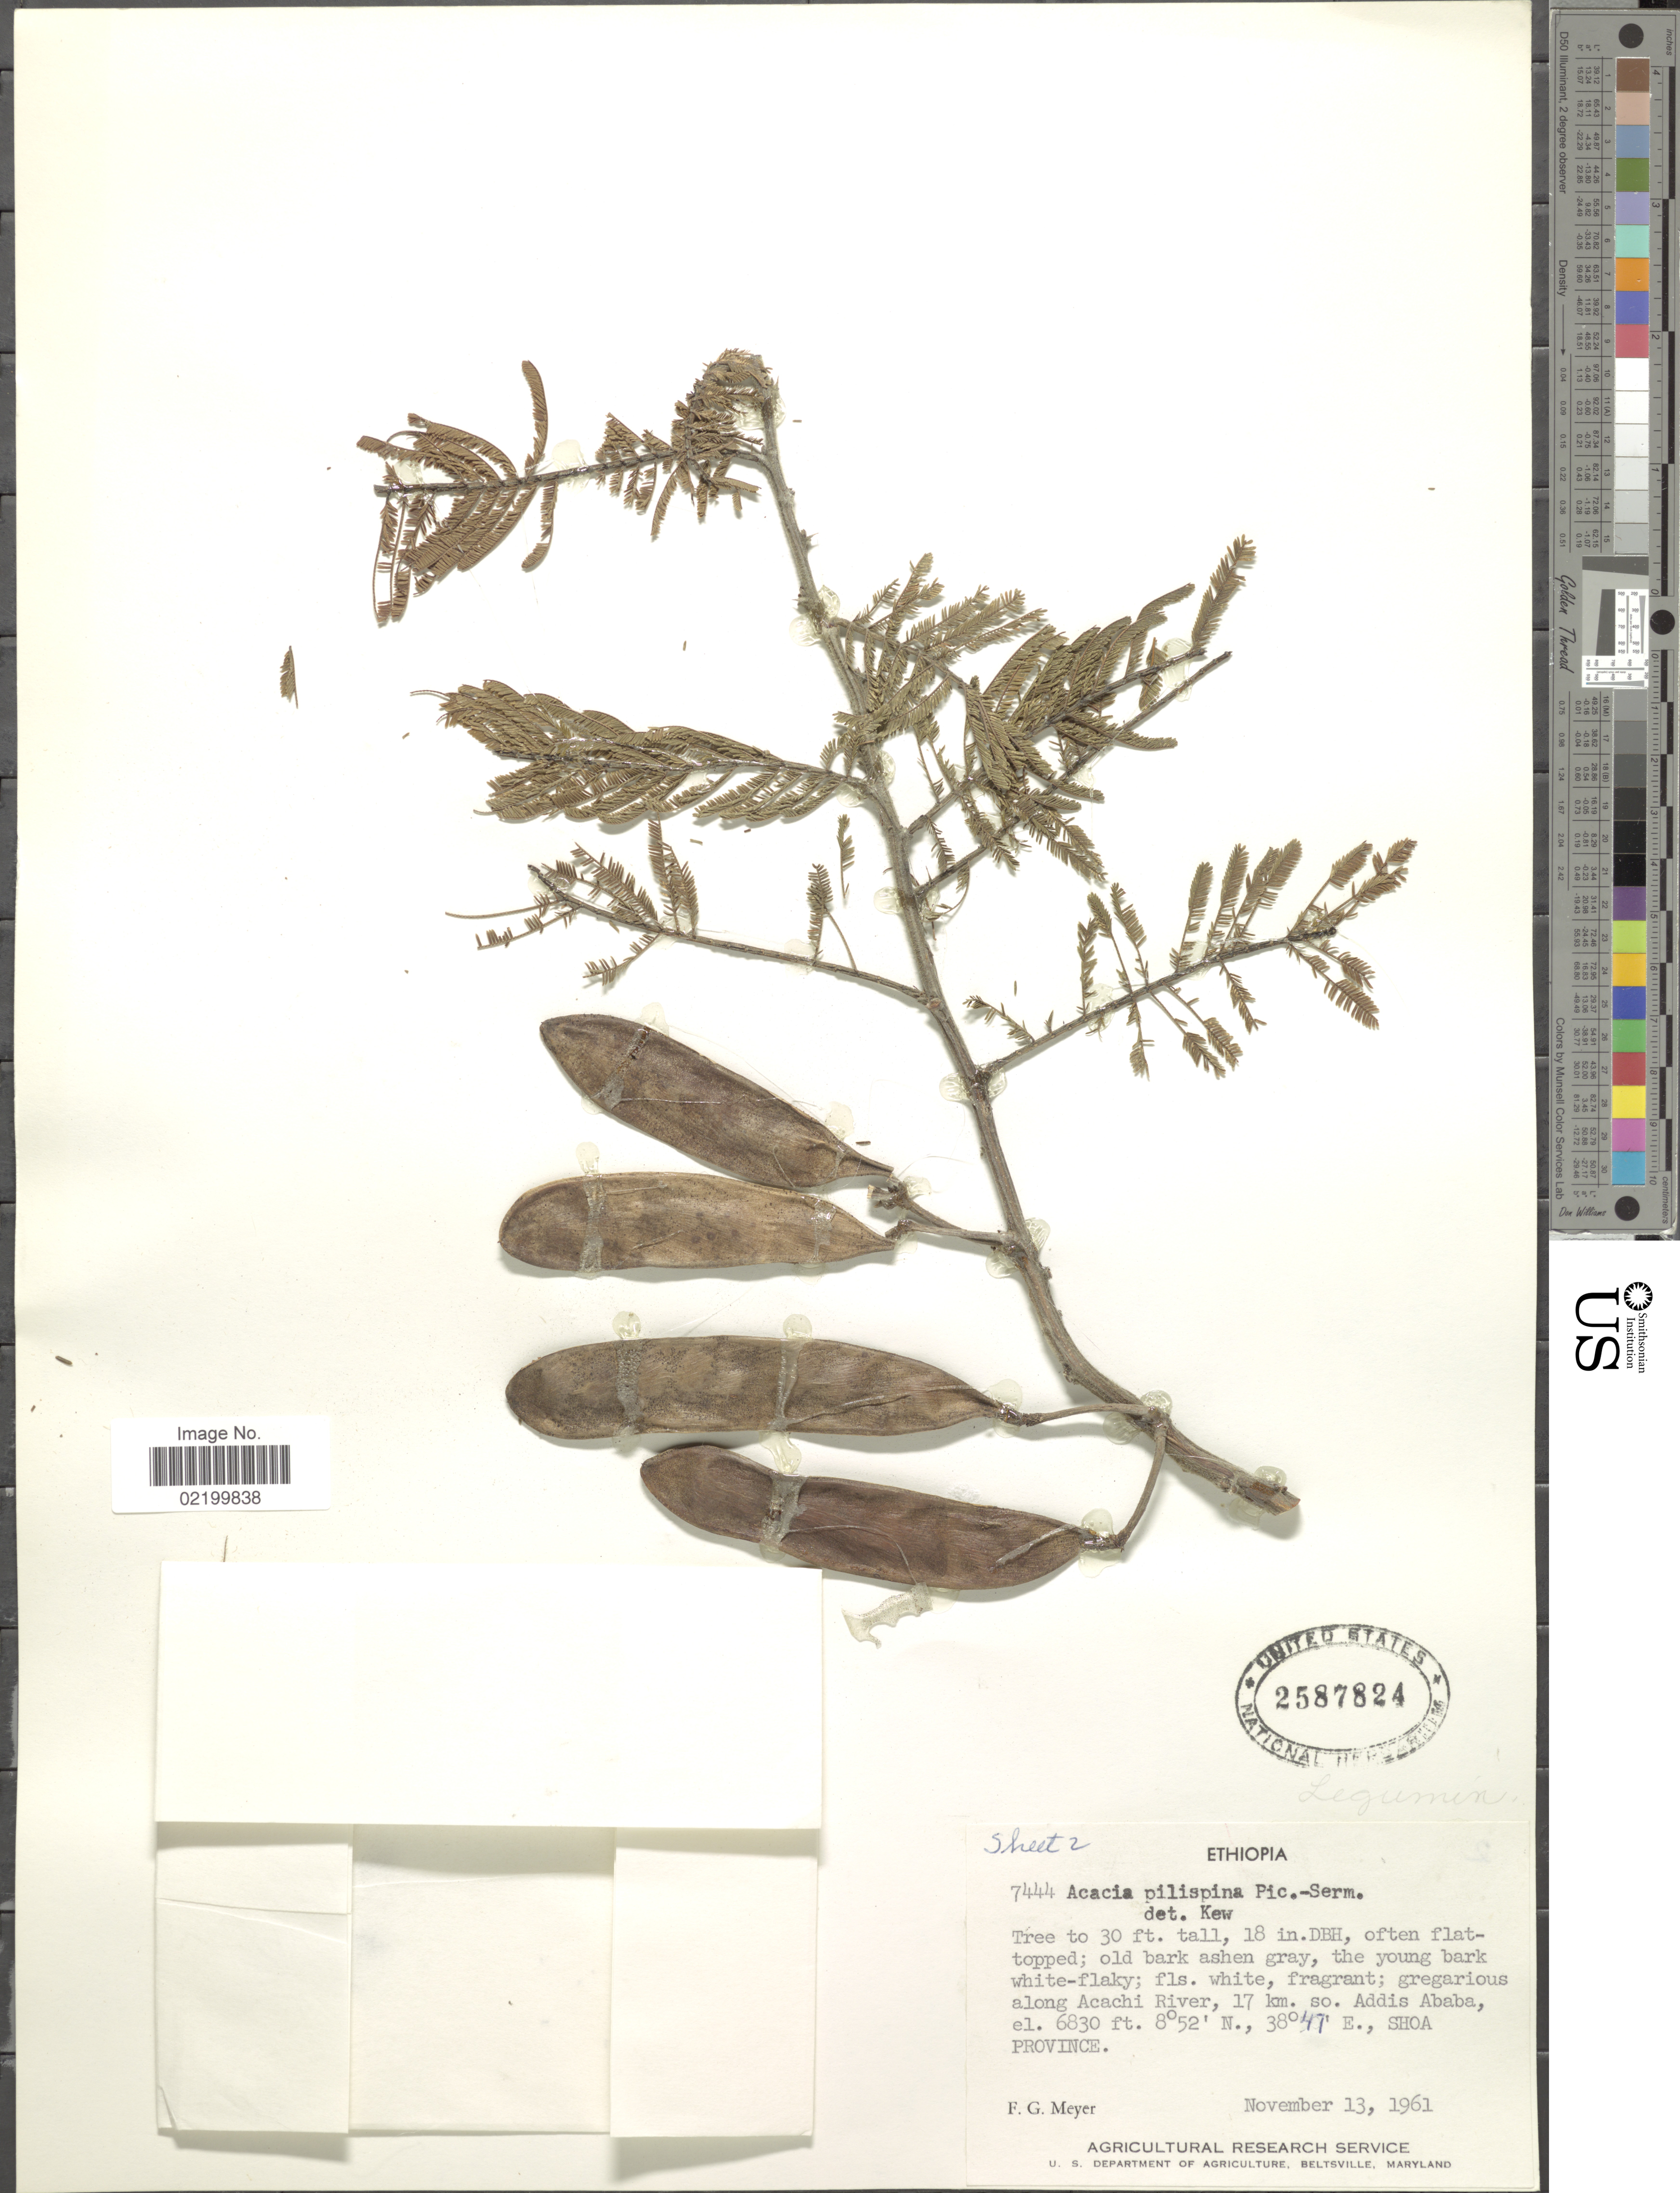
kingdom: Plantae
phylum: Tracheophyta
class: Magnoliopsida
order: Fabales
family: Fabaceae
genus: Vachellia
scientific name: Vachellia pilispina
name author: (Pic. Serm.) Kyal. & Boatwr.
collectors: F. G. Meyer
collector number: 7444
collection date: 1961-11-13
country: Ethiopia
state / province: Addis Ababa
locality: Gregarious along Acachi River, 17 km. so. Addis Ababa. Shoa Province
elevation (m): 2082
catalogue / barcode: US 2587824